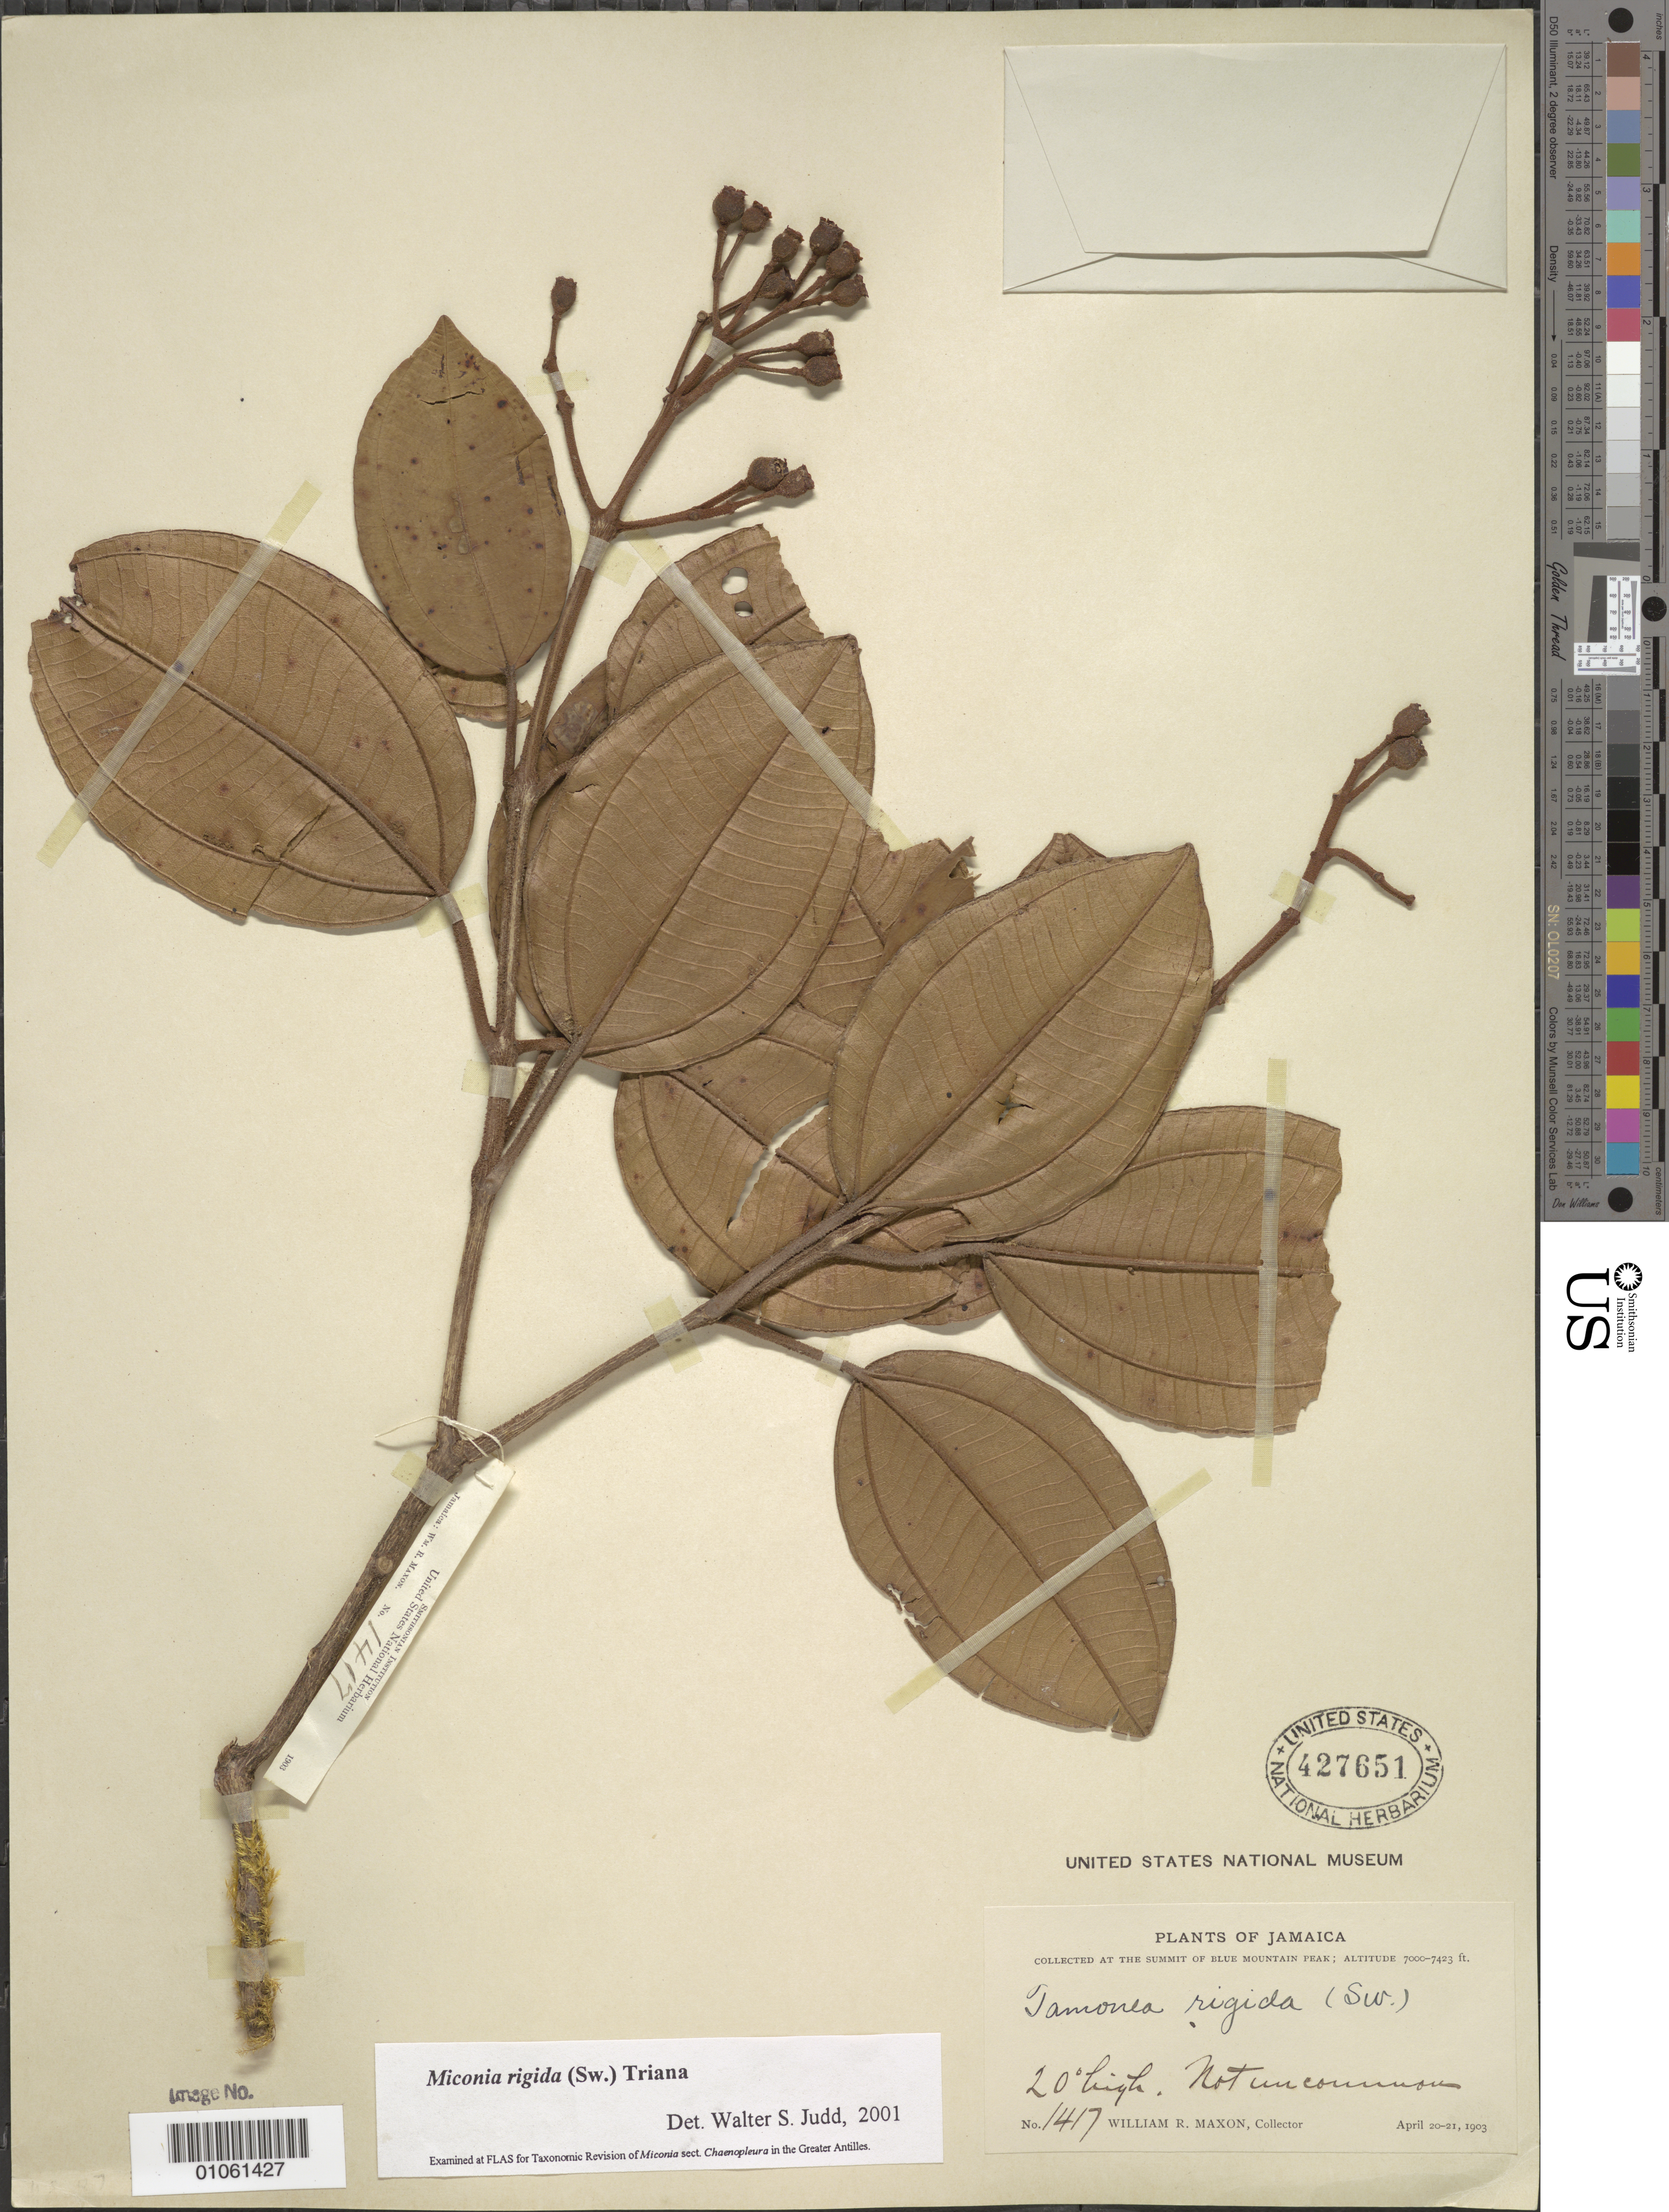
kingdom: Plantae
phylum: Tracheophyta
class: Magnoliopsida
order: Myrtales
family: Melastomataceae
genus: Miconia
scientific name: Miconia rigida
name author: (Sw.) Triana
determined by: Judd, Walter S.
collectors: W. R. Maxon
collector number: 1417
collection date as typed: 20 Apr 1903 to 21 Apr 1903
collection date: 1903-04-20/1903-04-21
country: Jamaica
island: Jamaica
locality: Blue Mt. Peak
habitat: Mountain peak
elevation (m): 2134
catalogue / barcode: US 427651